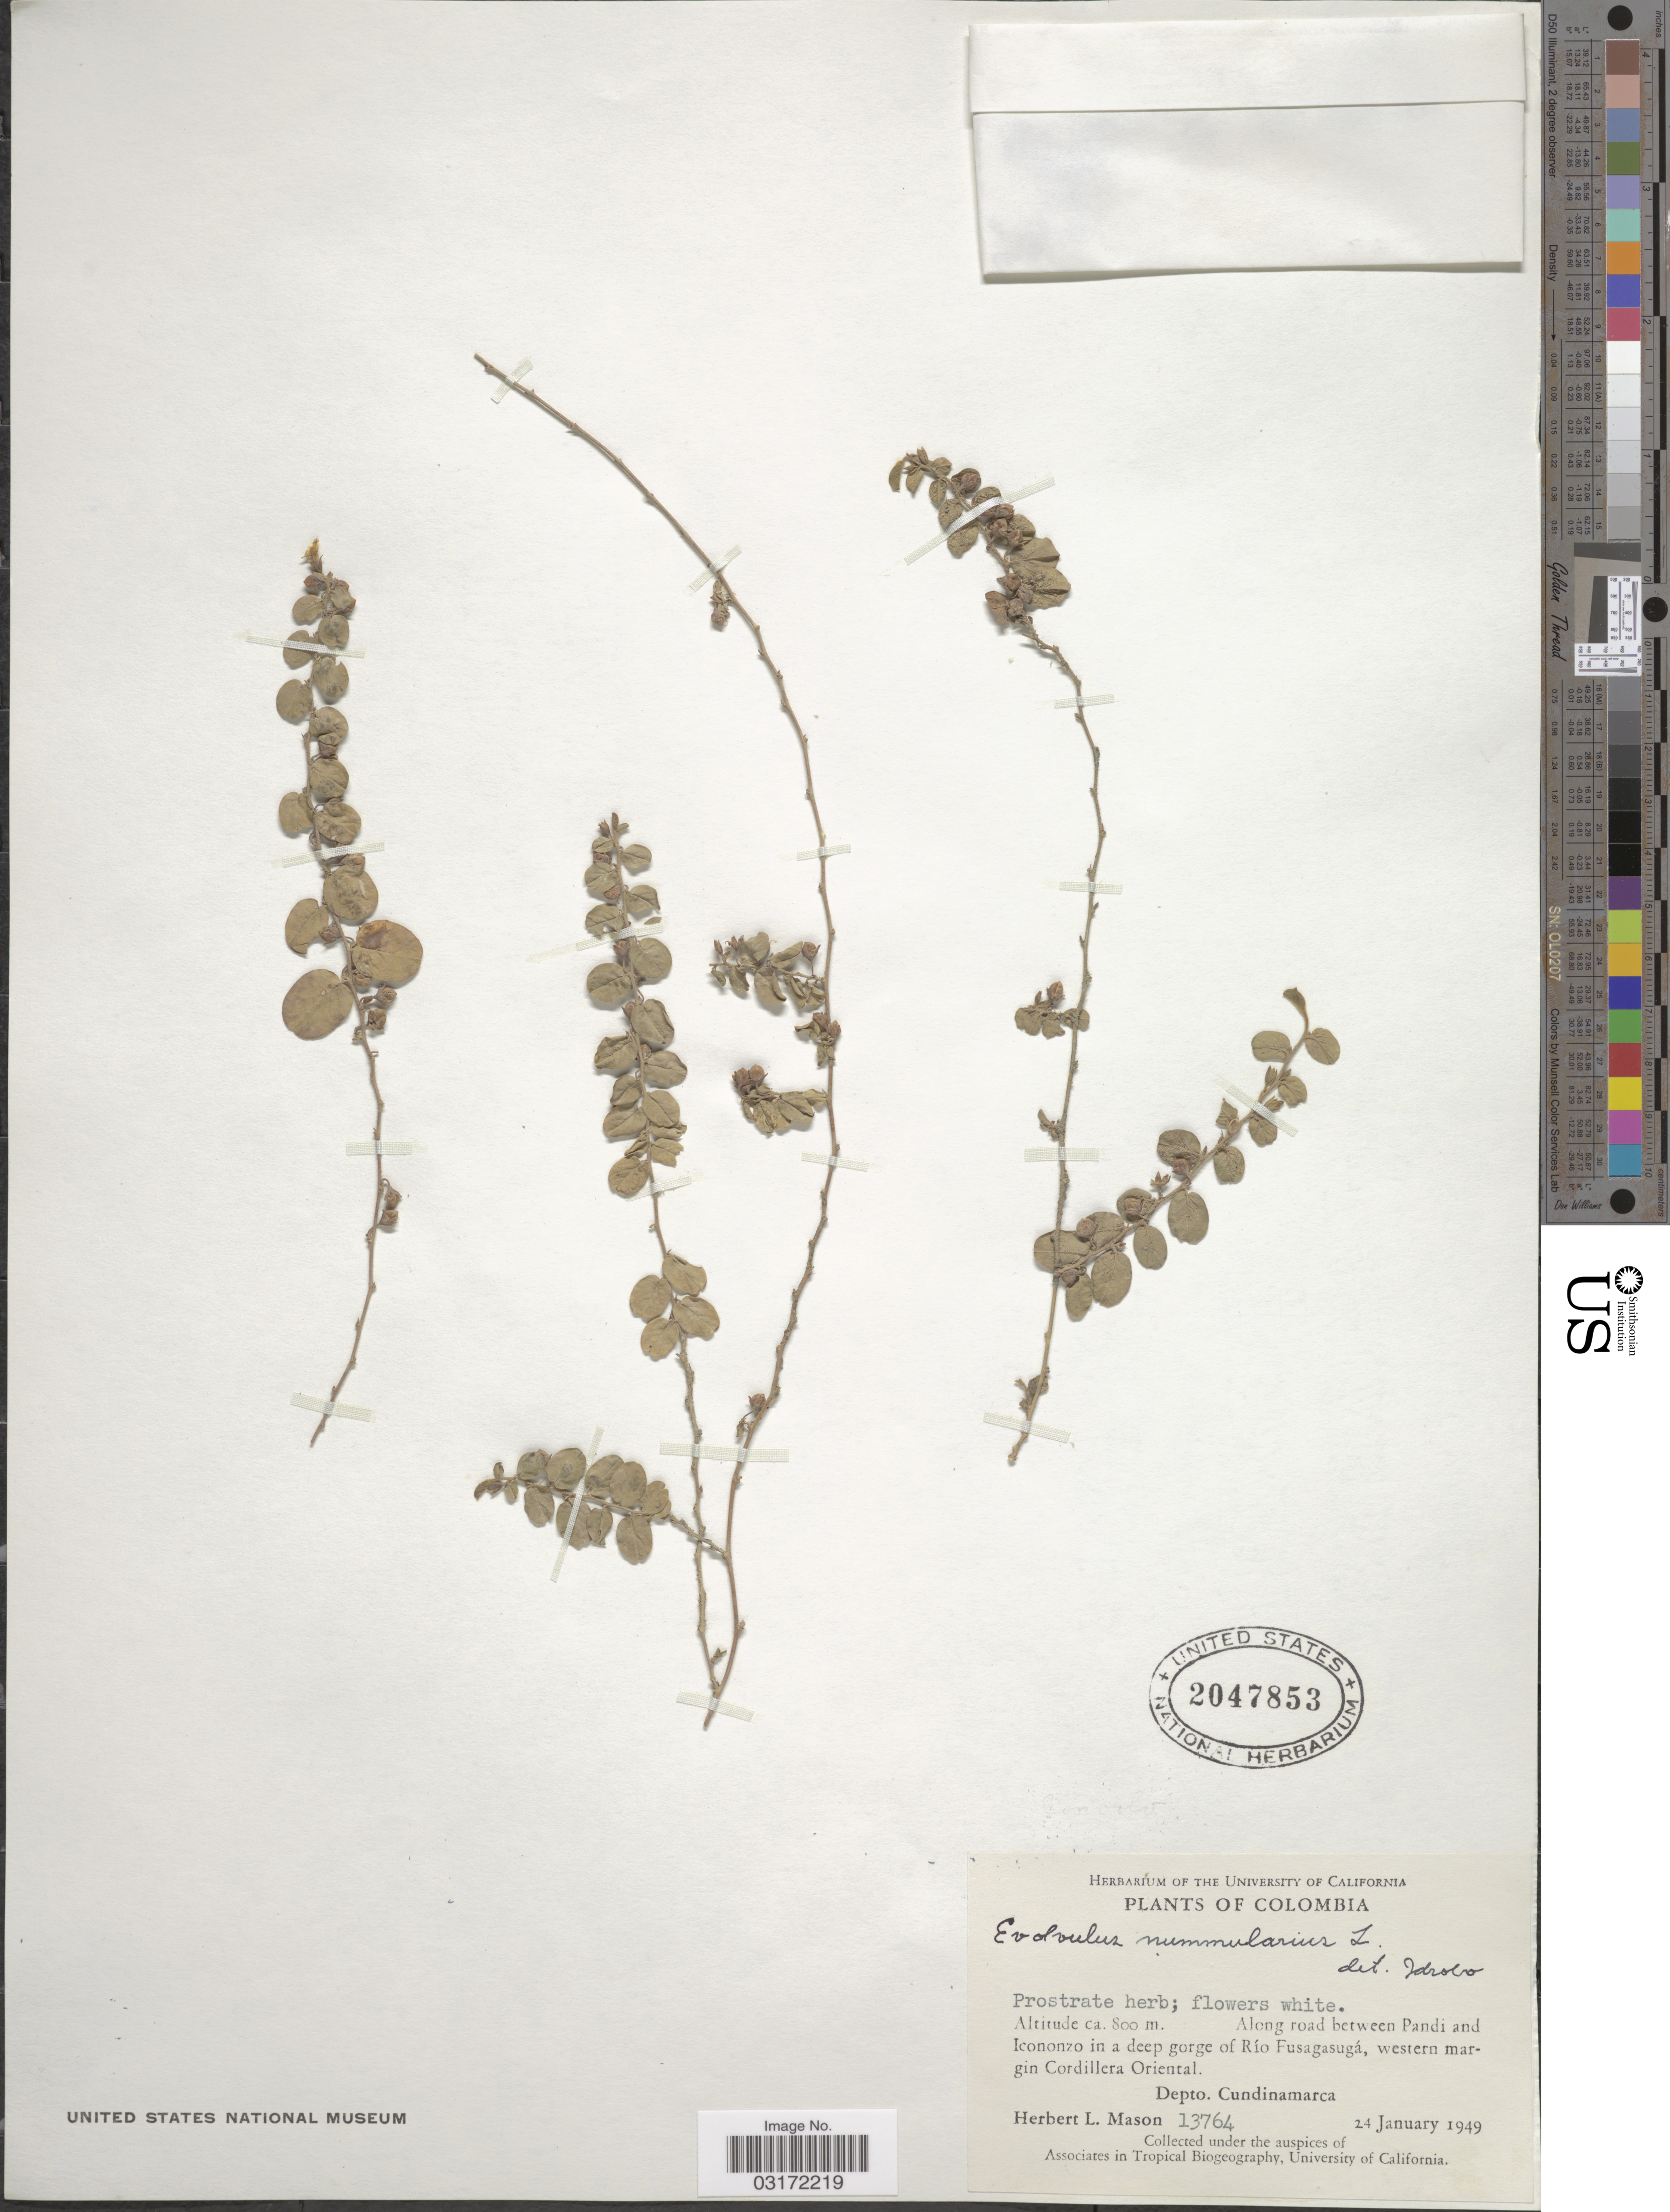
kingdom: Plantae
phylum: Tracheophyta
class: Magnoliopsida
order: Solanales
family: Convolvulaceae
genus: Evolvulus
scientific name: Evolvulus nummularius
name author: (L.) L.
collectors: H. L. Mason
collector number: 13764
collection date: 1949-01-24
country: Colombia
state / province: Cundinamarca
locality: Along road between Pandi and Icononzo in a deep gorge of Río Fusagasugá, western margin Cordillera Oriental. Depto. Cundinamarca.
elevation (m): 800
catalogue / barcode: US 2047853